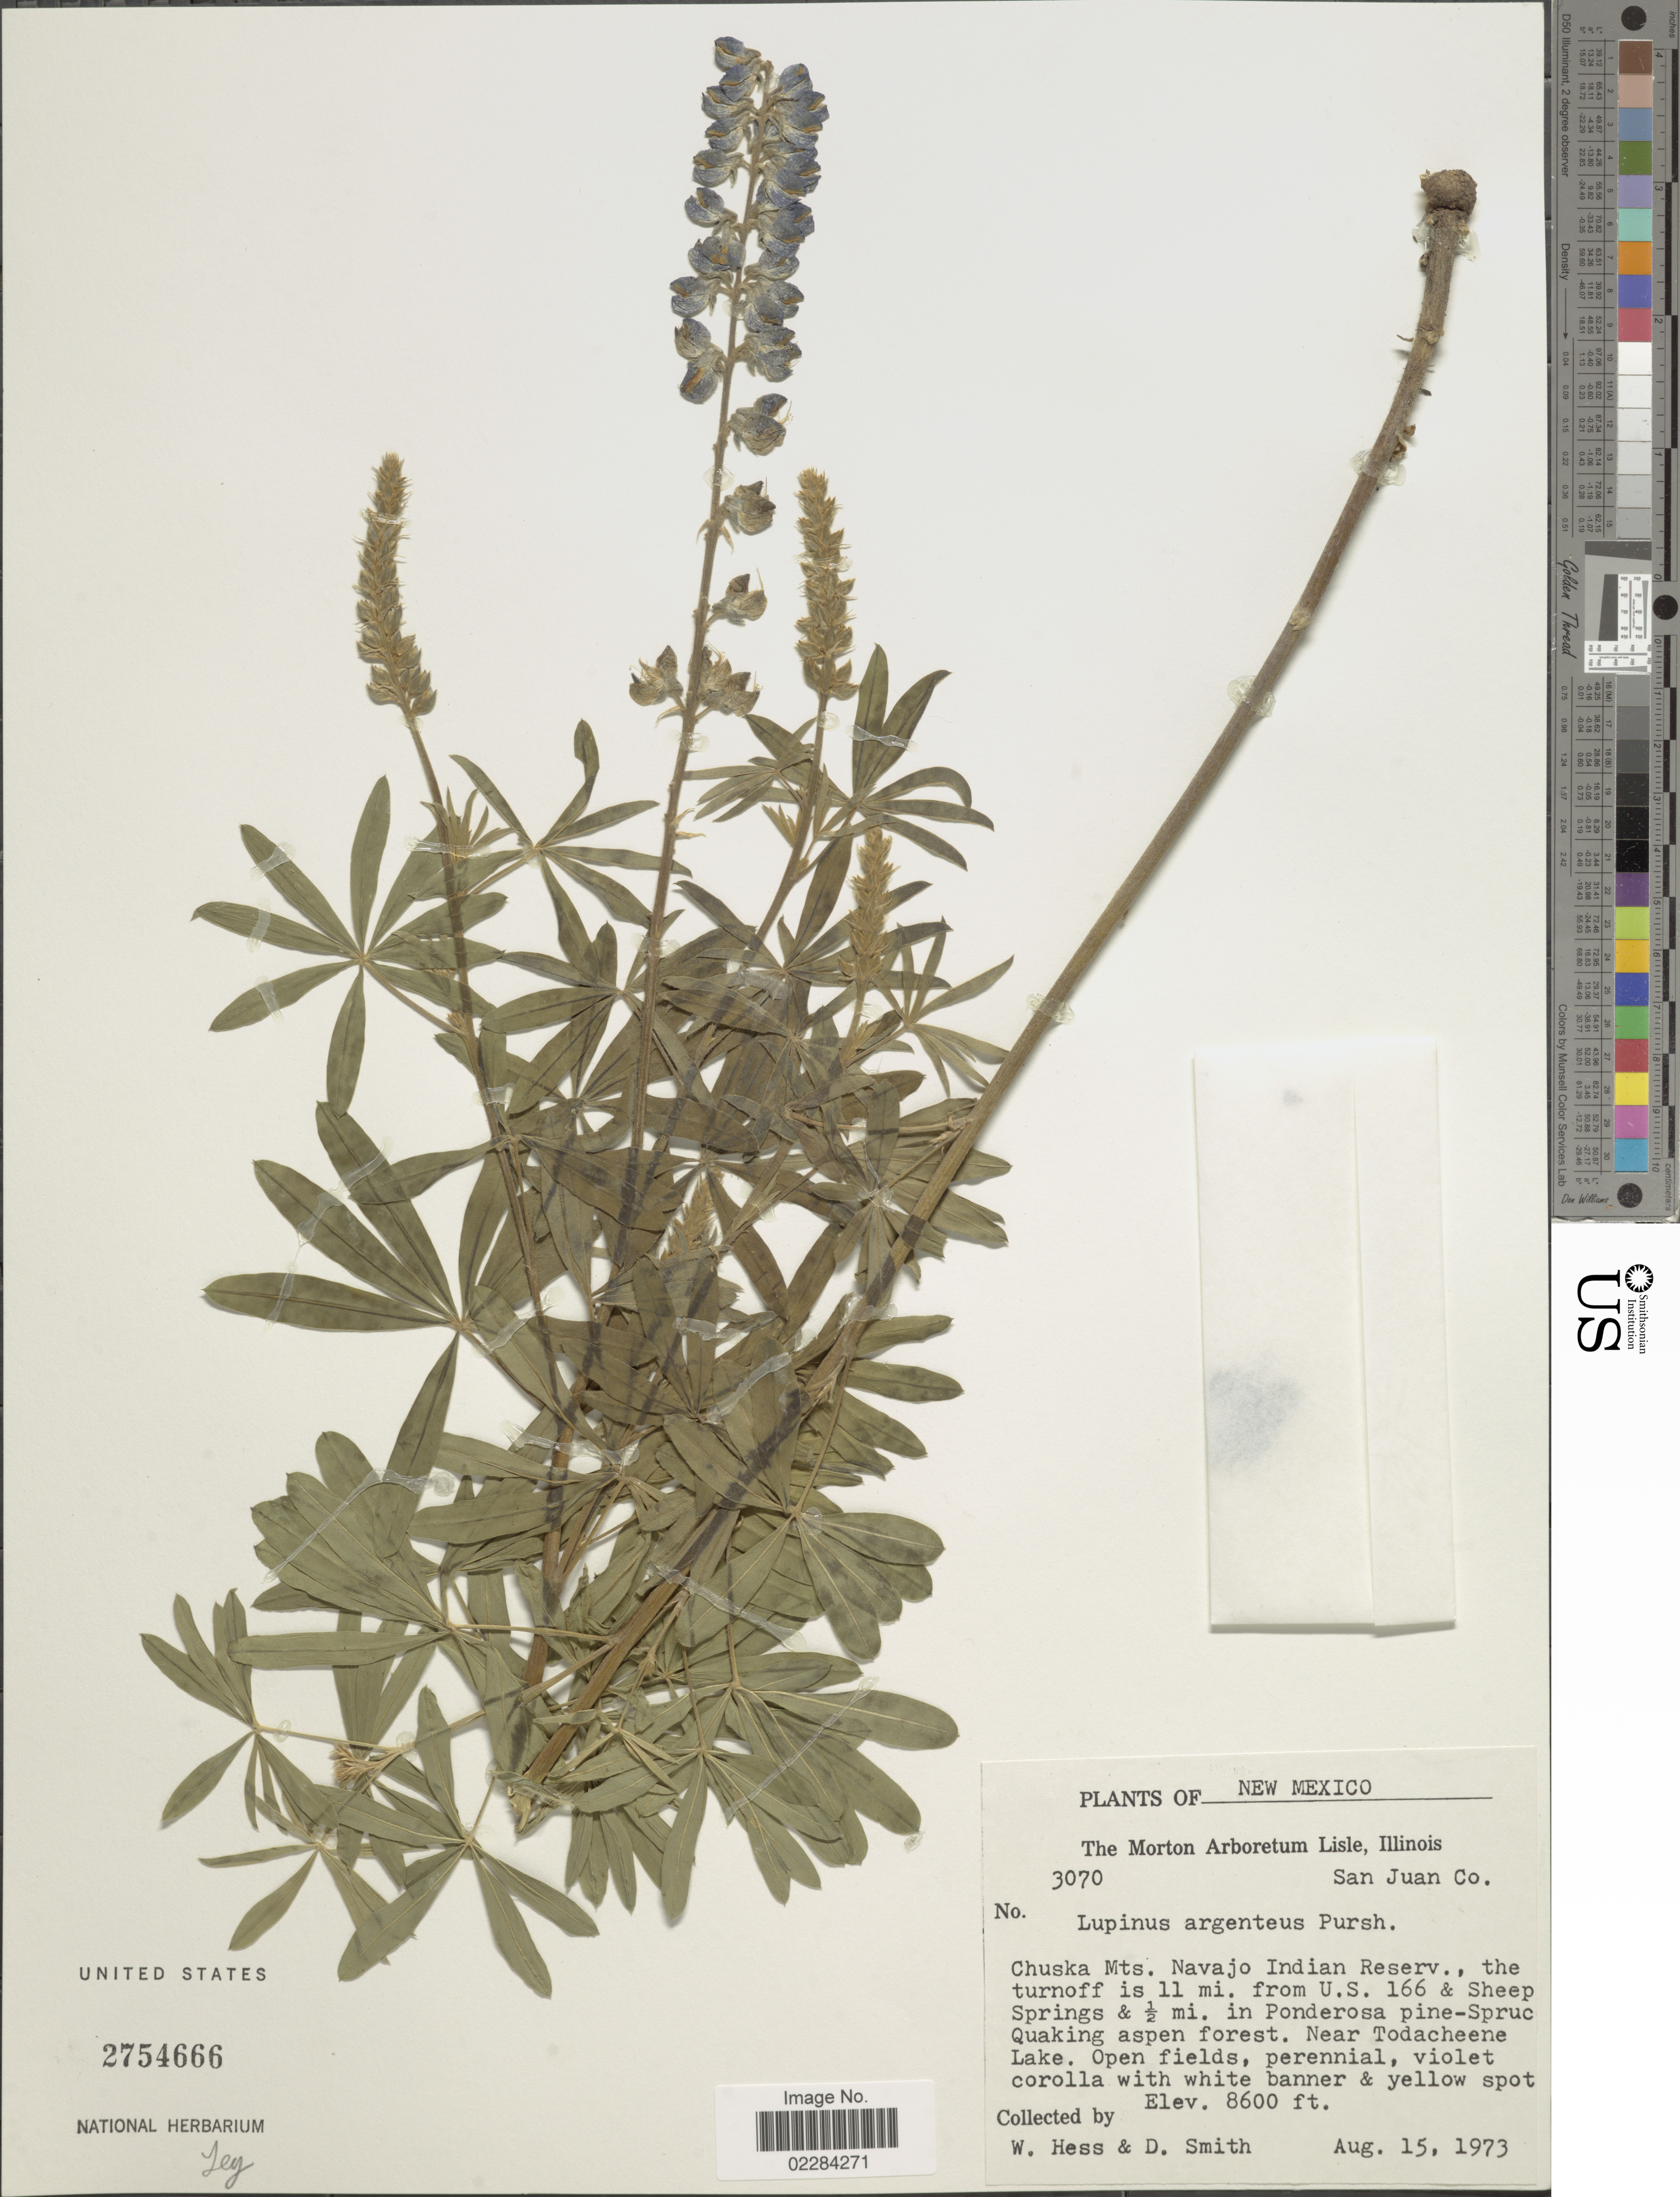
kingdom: Plantae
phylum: Tracheophyta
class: Magnoliopsida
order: Fabales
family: Fabaceae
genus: Lupinus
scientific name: Lupinus argenteus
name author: Pursh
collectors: W. Hess & D. Smith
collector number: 3070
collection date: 1973-08-15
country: United States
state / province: New Mexico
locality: Chuska Mts. Navajo Indian Reserv., the turnoff is 11 mi. from U.S. 166 & Sheep Springs & ½ mi. in Ponderosa pine-Spruce Quaking aspen forest. Near Todacheene lake.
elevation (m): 2621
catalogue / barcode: US 2754666